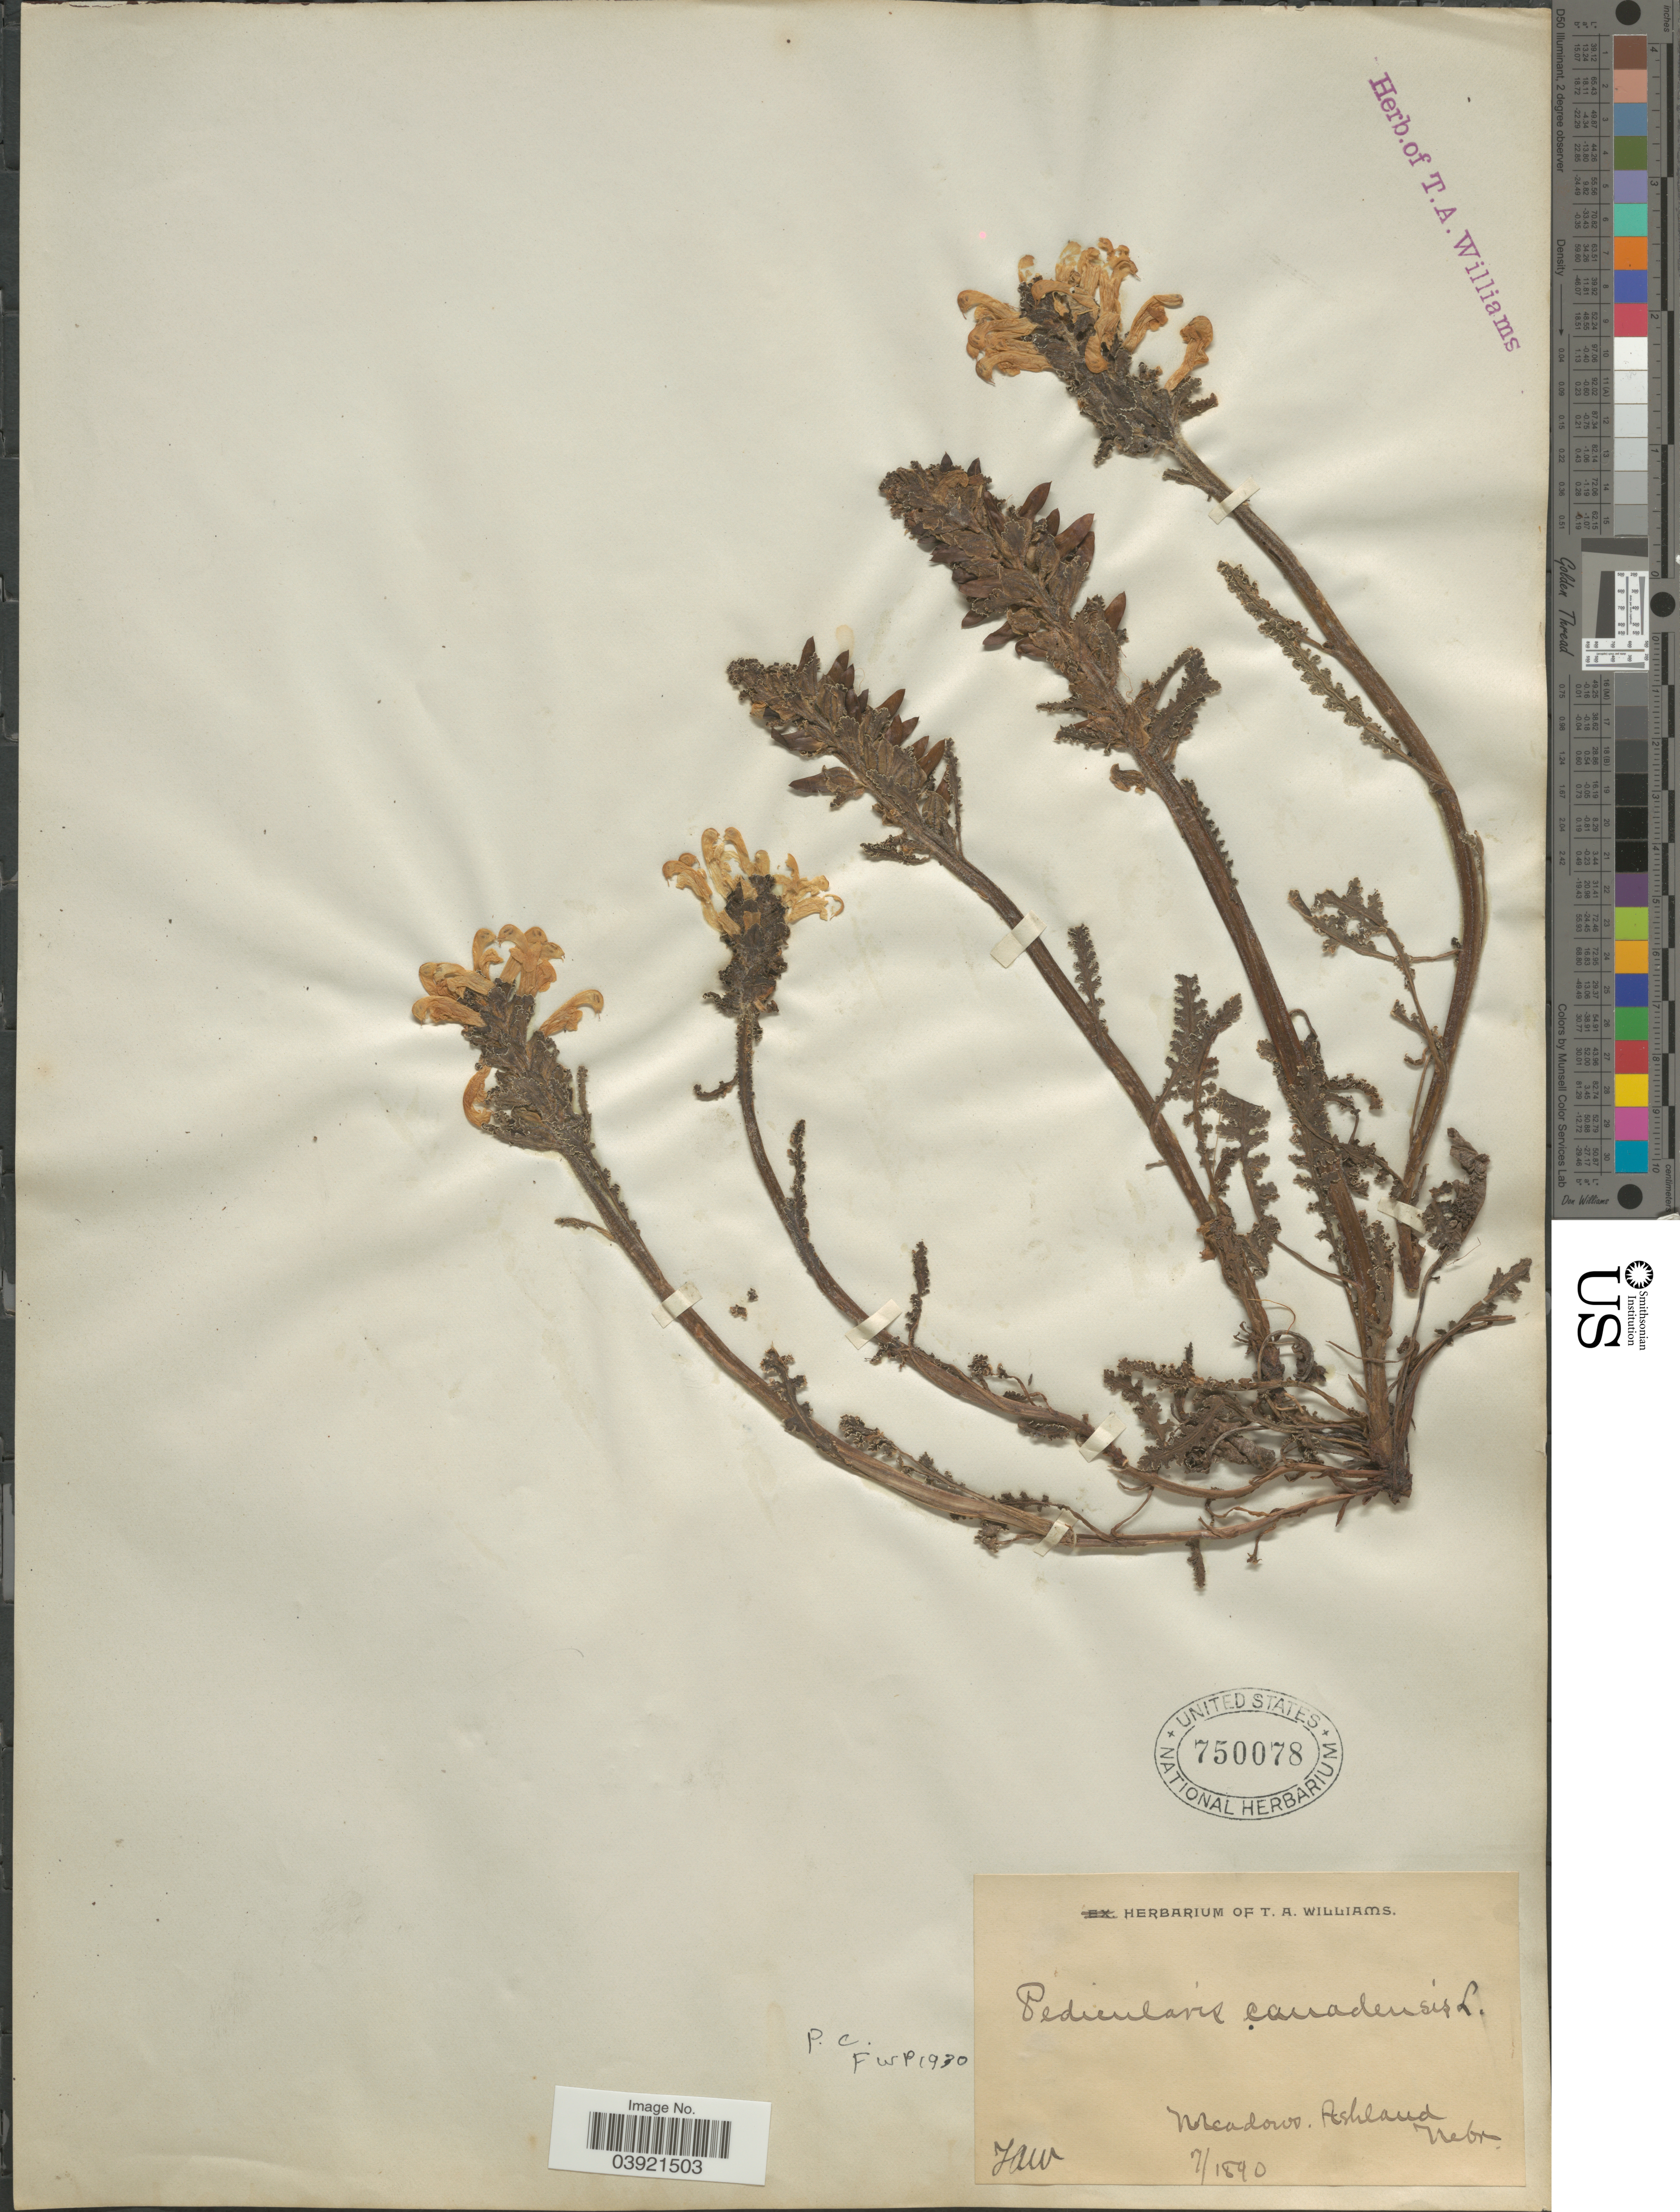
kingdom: Plantae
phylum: Tracheophyta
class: Magnoliopsida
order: Lamiales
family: Orobanchaceae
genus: Pedicularis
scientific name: Pedicularis canadensis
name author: L.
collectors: T. Williams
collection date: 1890-07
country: United States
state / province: Nebraska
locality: Ashland.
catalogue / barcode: US 750078